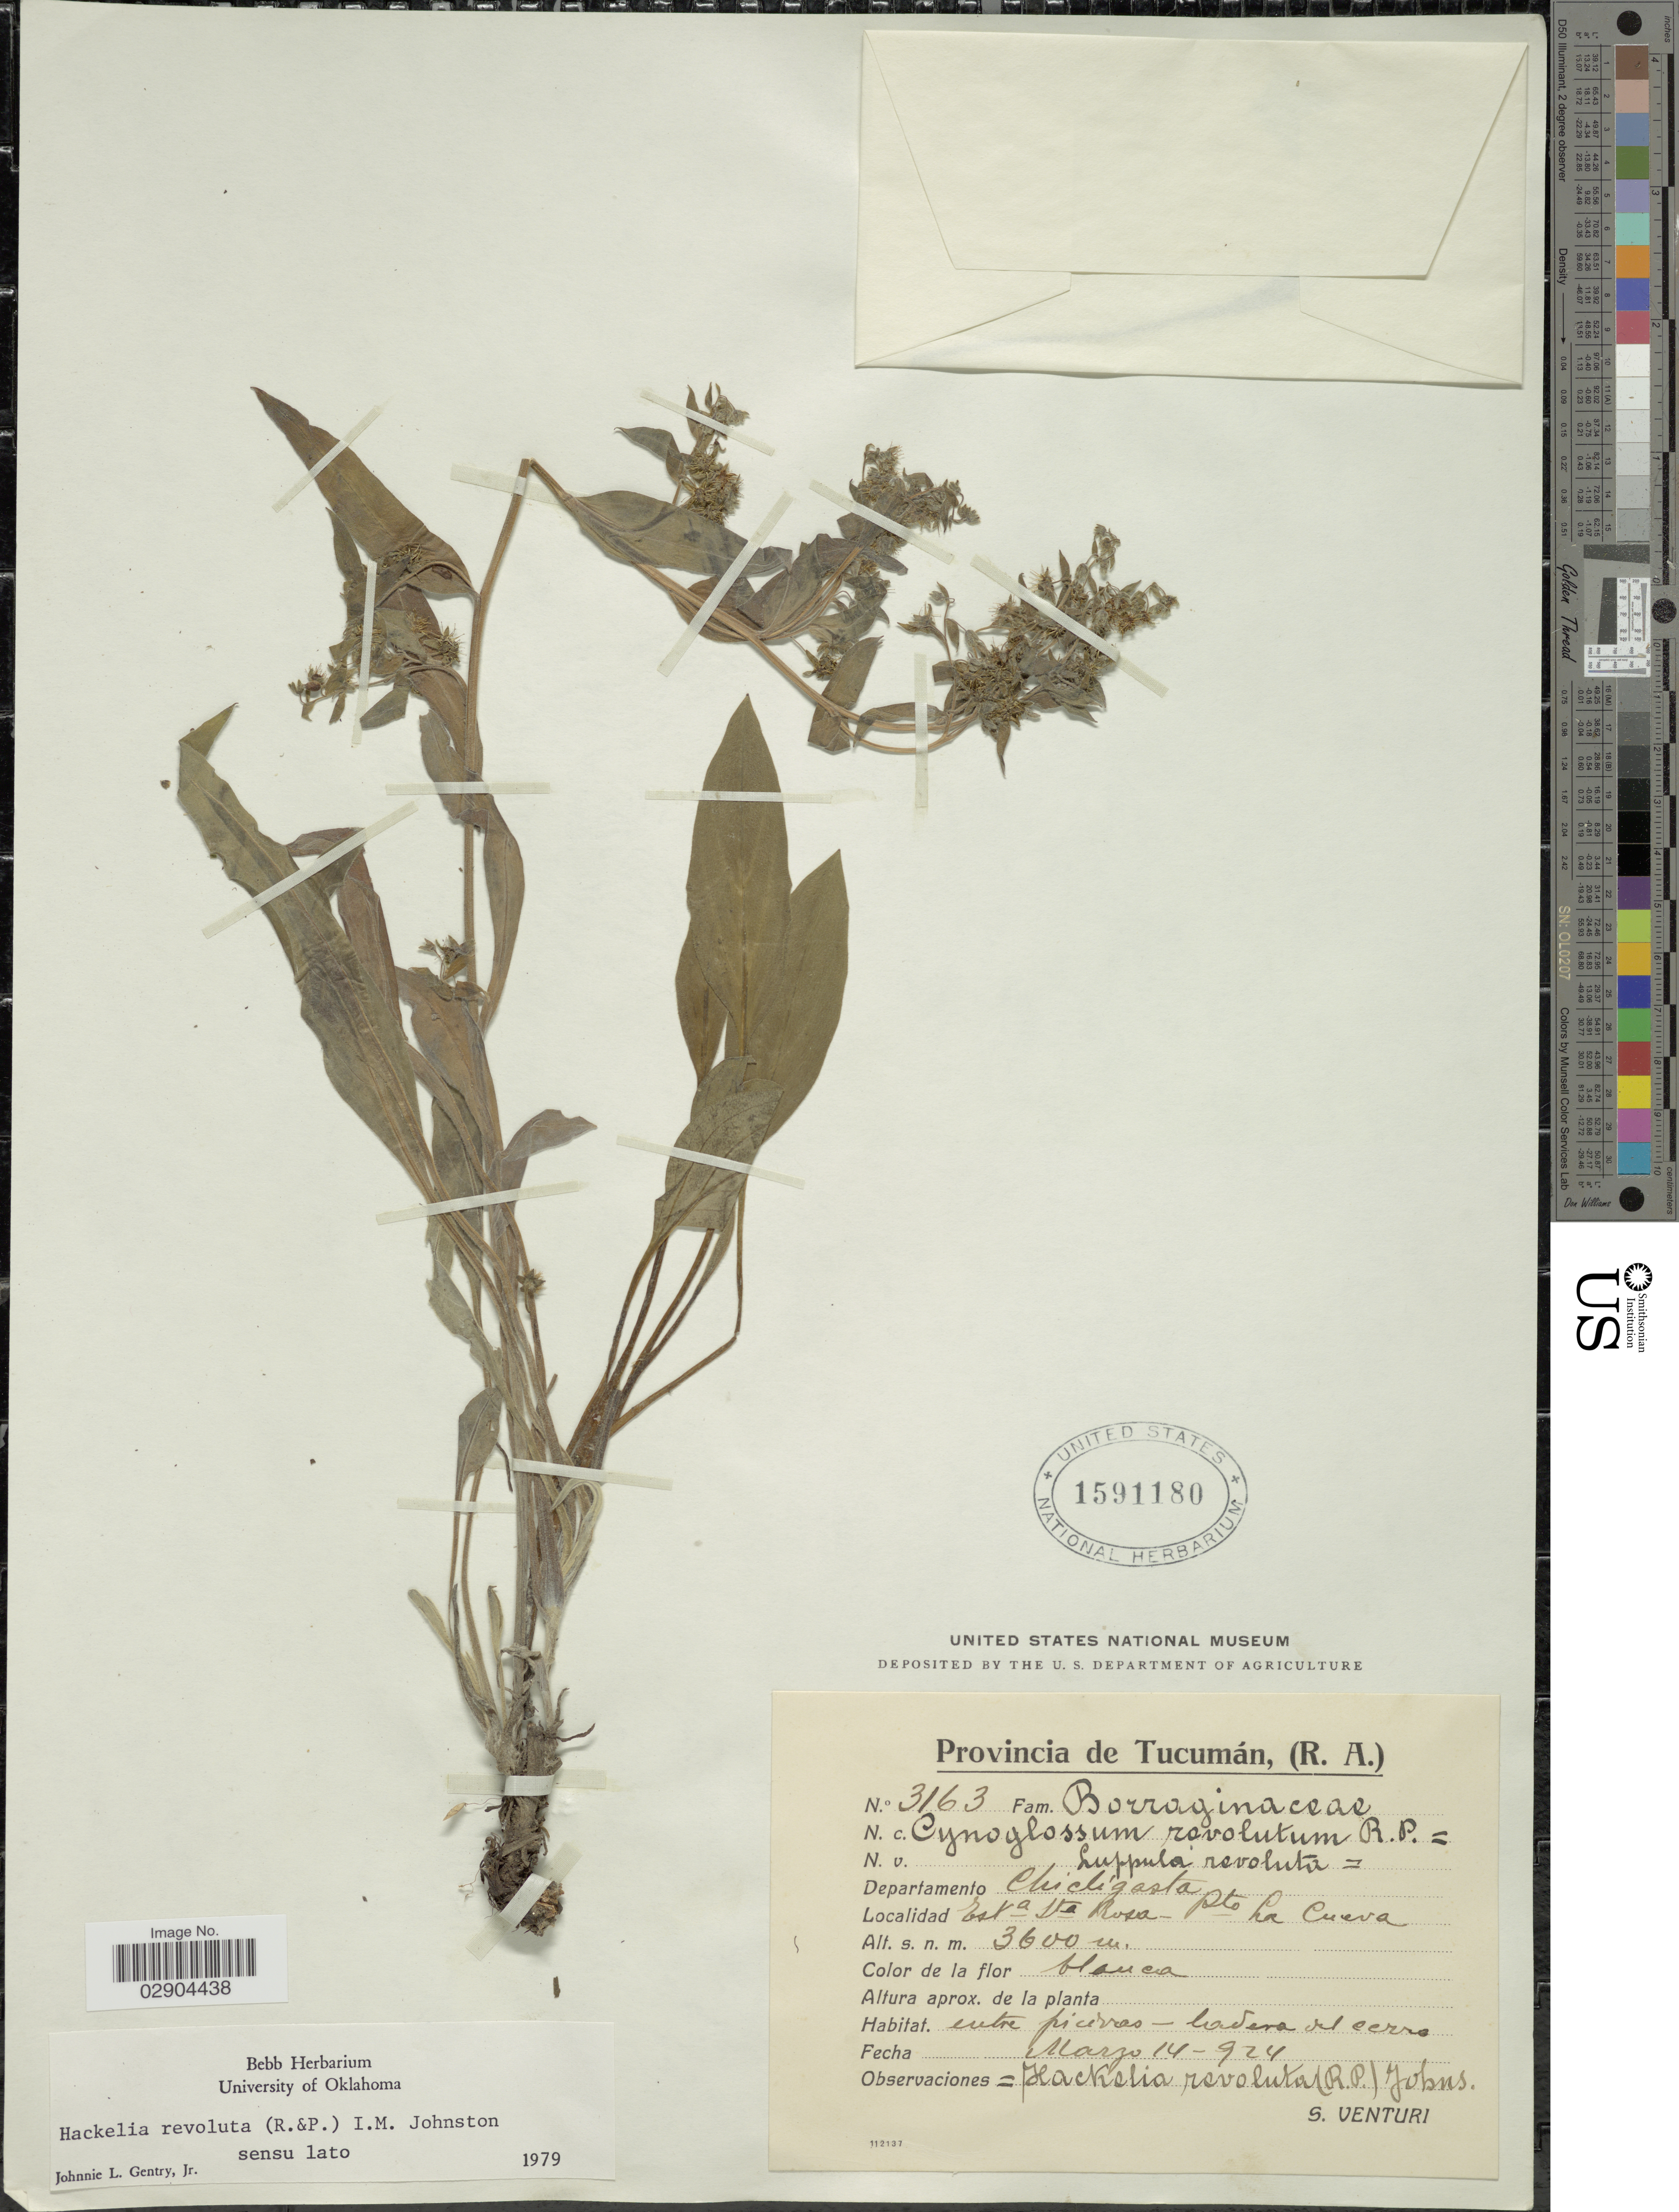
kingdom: Plantae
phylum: Tracheophyta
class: Magnoliopsida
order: Boraginales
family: Boraginaceae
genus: Hackelia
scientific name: Hackelia revoluta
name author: (Ruiz & Pav.) I.M. Johnst.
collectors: S. Venturi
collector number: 3163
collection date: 1924-03-14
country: Argentina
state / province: Tucuman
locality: Provincia de Tucumán, (R.A.). Departamento Chicligasta. Esta Sta Rosa. Pto. La Cueva.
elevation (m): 3600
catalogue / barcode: US 1591180